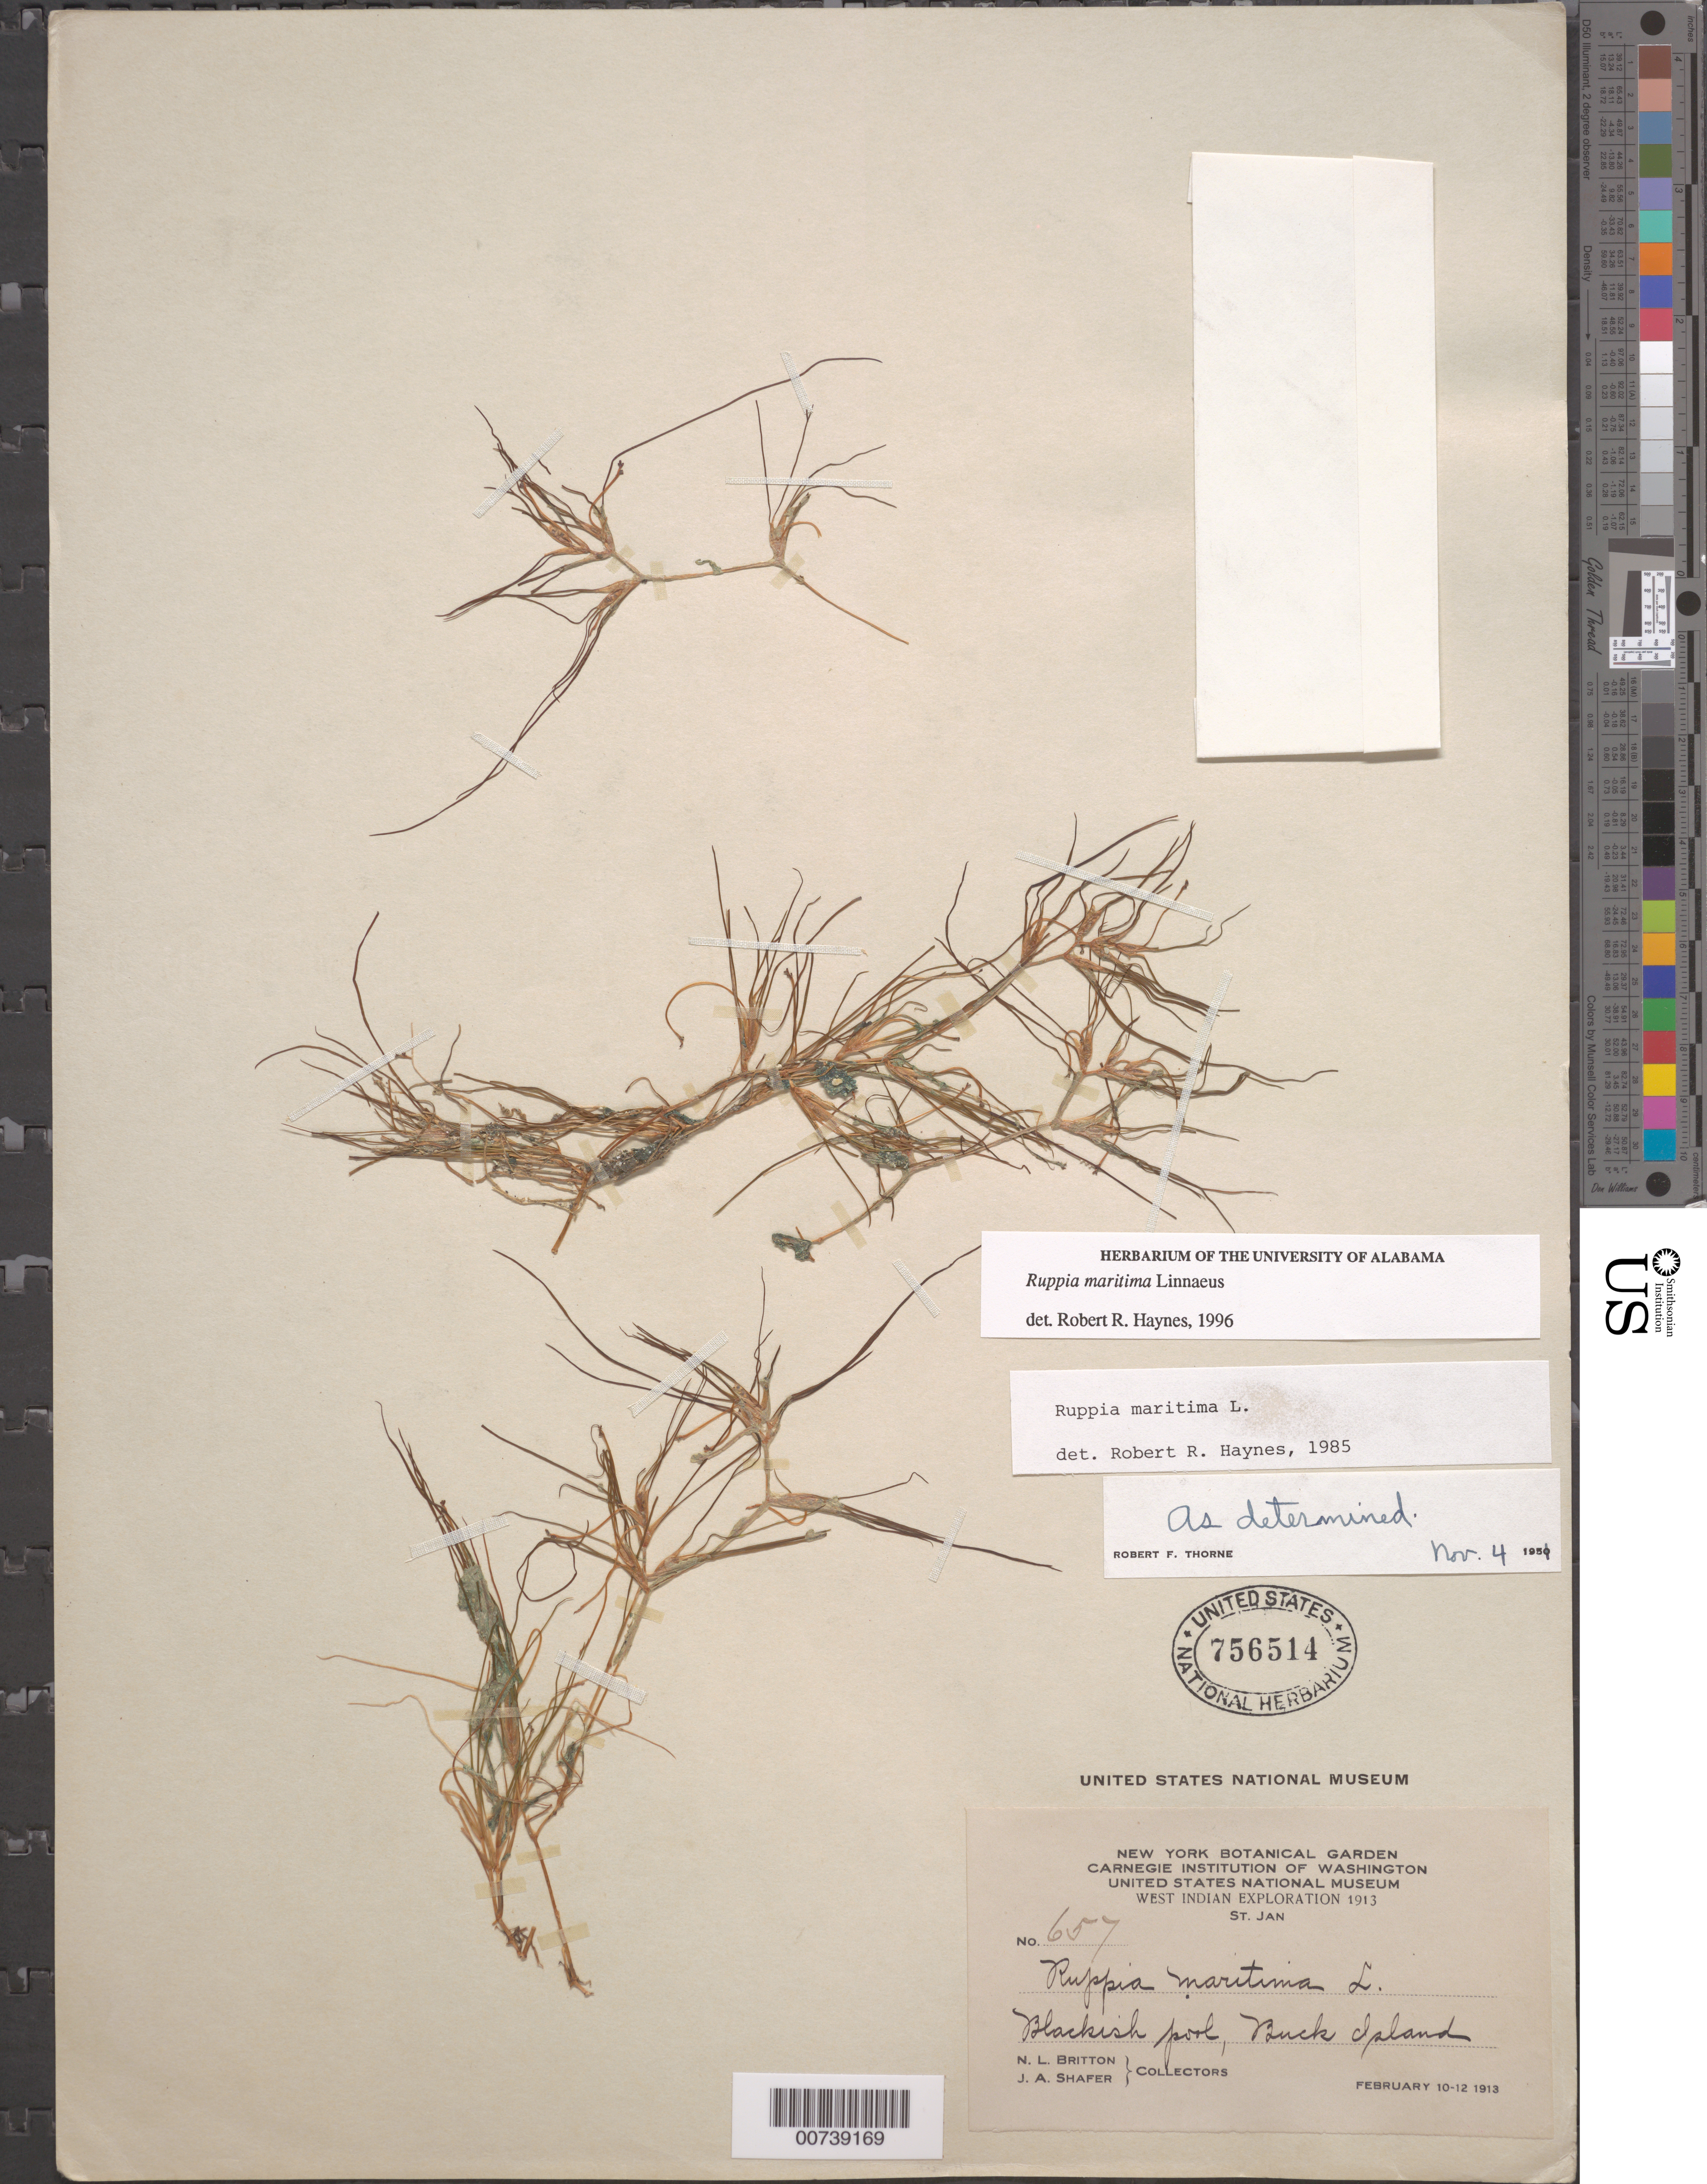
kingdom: Plantae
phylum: Tracheophyta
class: Liliopsida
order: Alismatales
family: Ruppiaceae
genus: Ruppia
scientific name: Ruppia maritima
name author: L.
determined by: Haynes, R. R.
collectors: N. Britton & J. A. Shafer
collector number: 657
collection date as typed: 10 Feb 1913 to 12 Feb 1913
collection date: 1913-02-10/1913-02-12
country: U.S. Virgin Islands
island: St. John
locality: Buck Island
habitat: Blackish pool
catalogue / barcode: US 756514